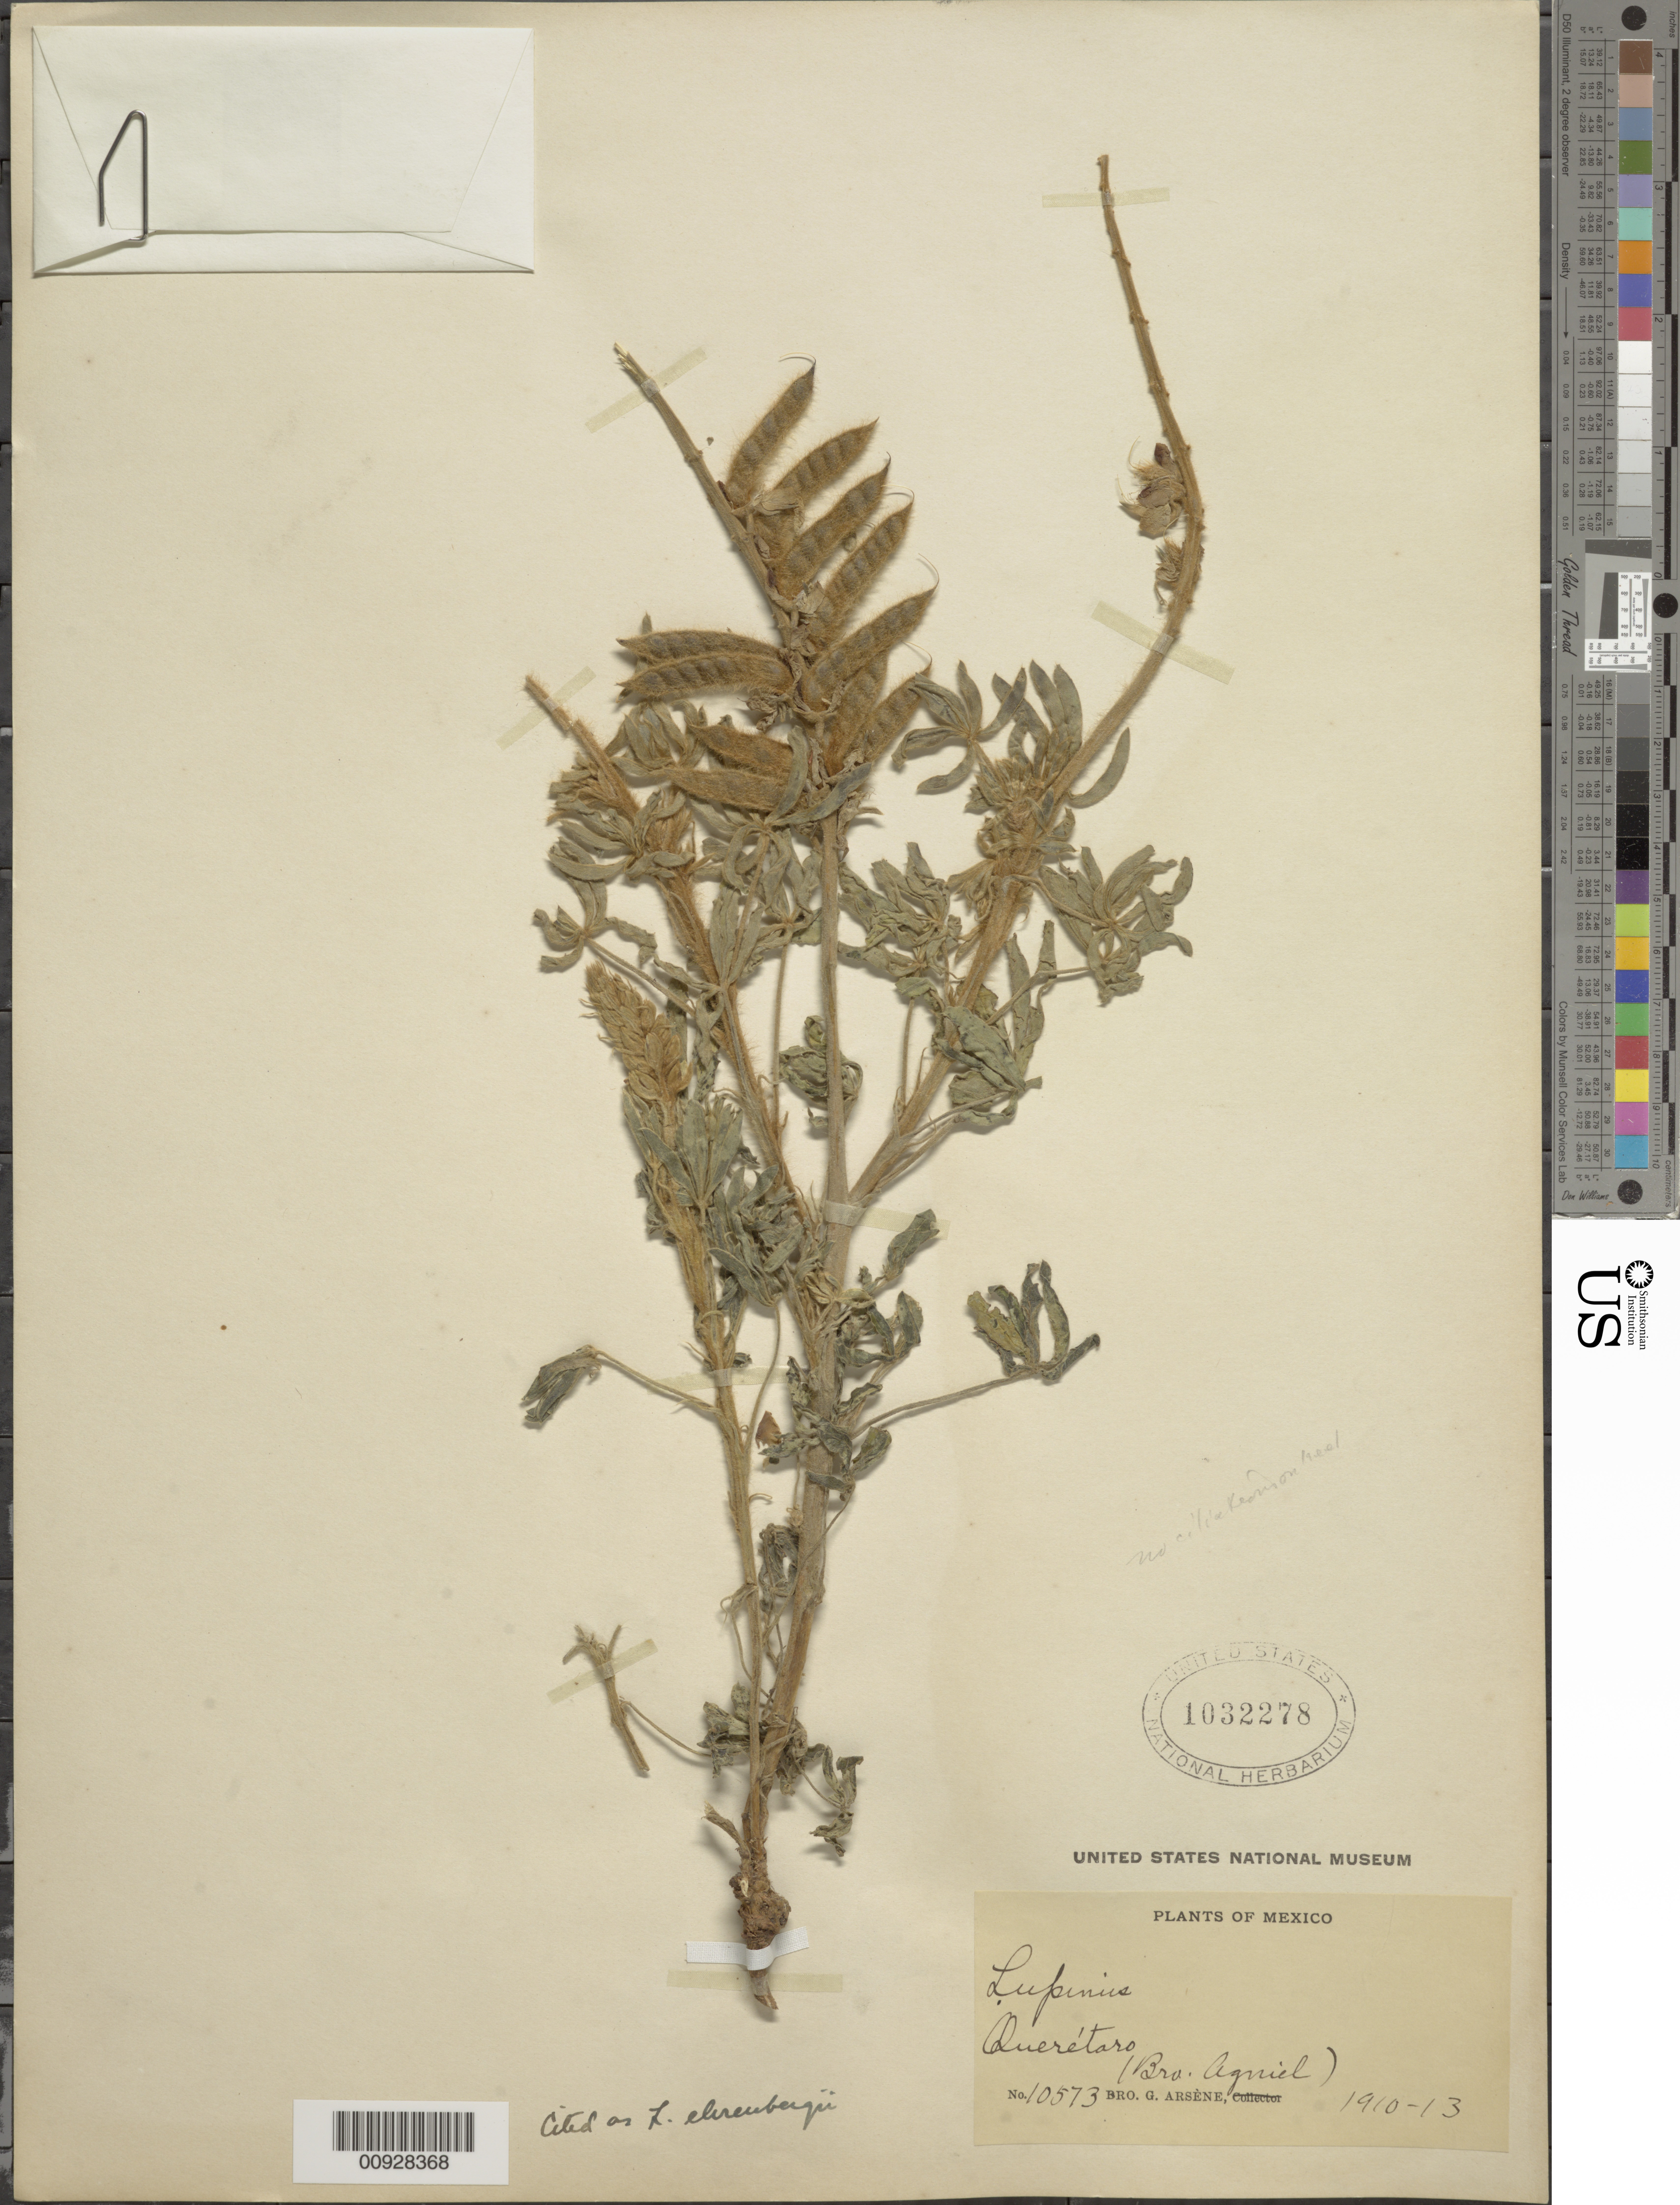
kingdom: Plantae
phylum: Tracheophyta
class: Magnoliopsida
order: Fabales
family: Fabaceae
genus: Lupinus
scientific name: Lupinus ehrenbergii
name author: Schltdl.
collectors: Bro. Agniel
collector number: No. 10573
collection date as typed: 1910 to -- --- 1913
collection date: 1910/1913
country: Mexico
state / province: Querétaro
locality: Querétaro.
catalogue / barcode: US 1032278